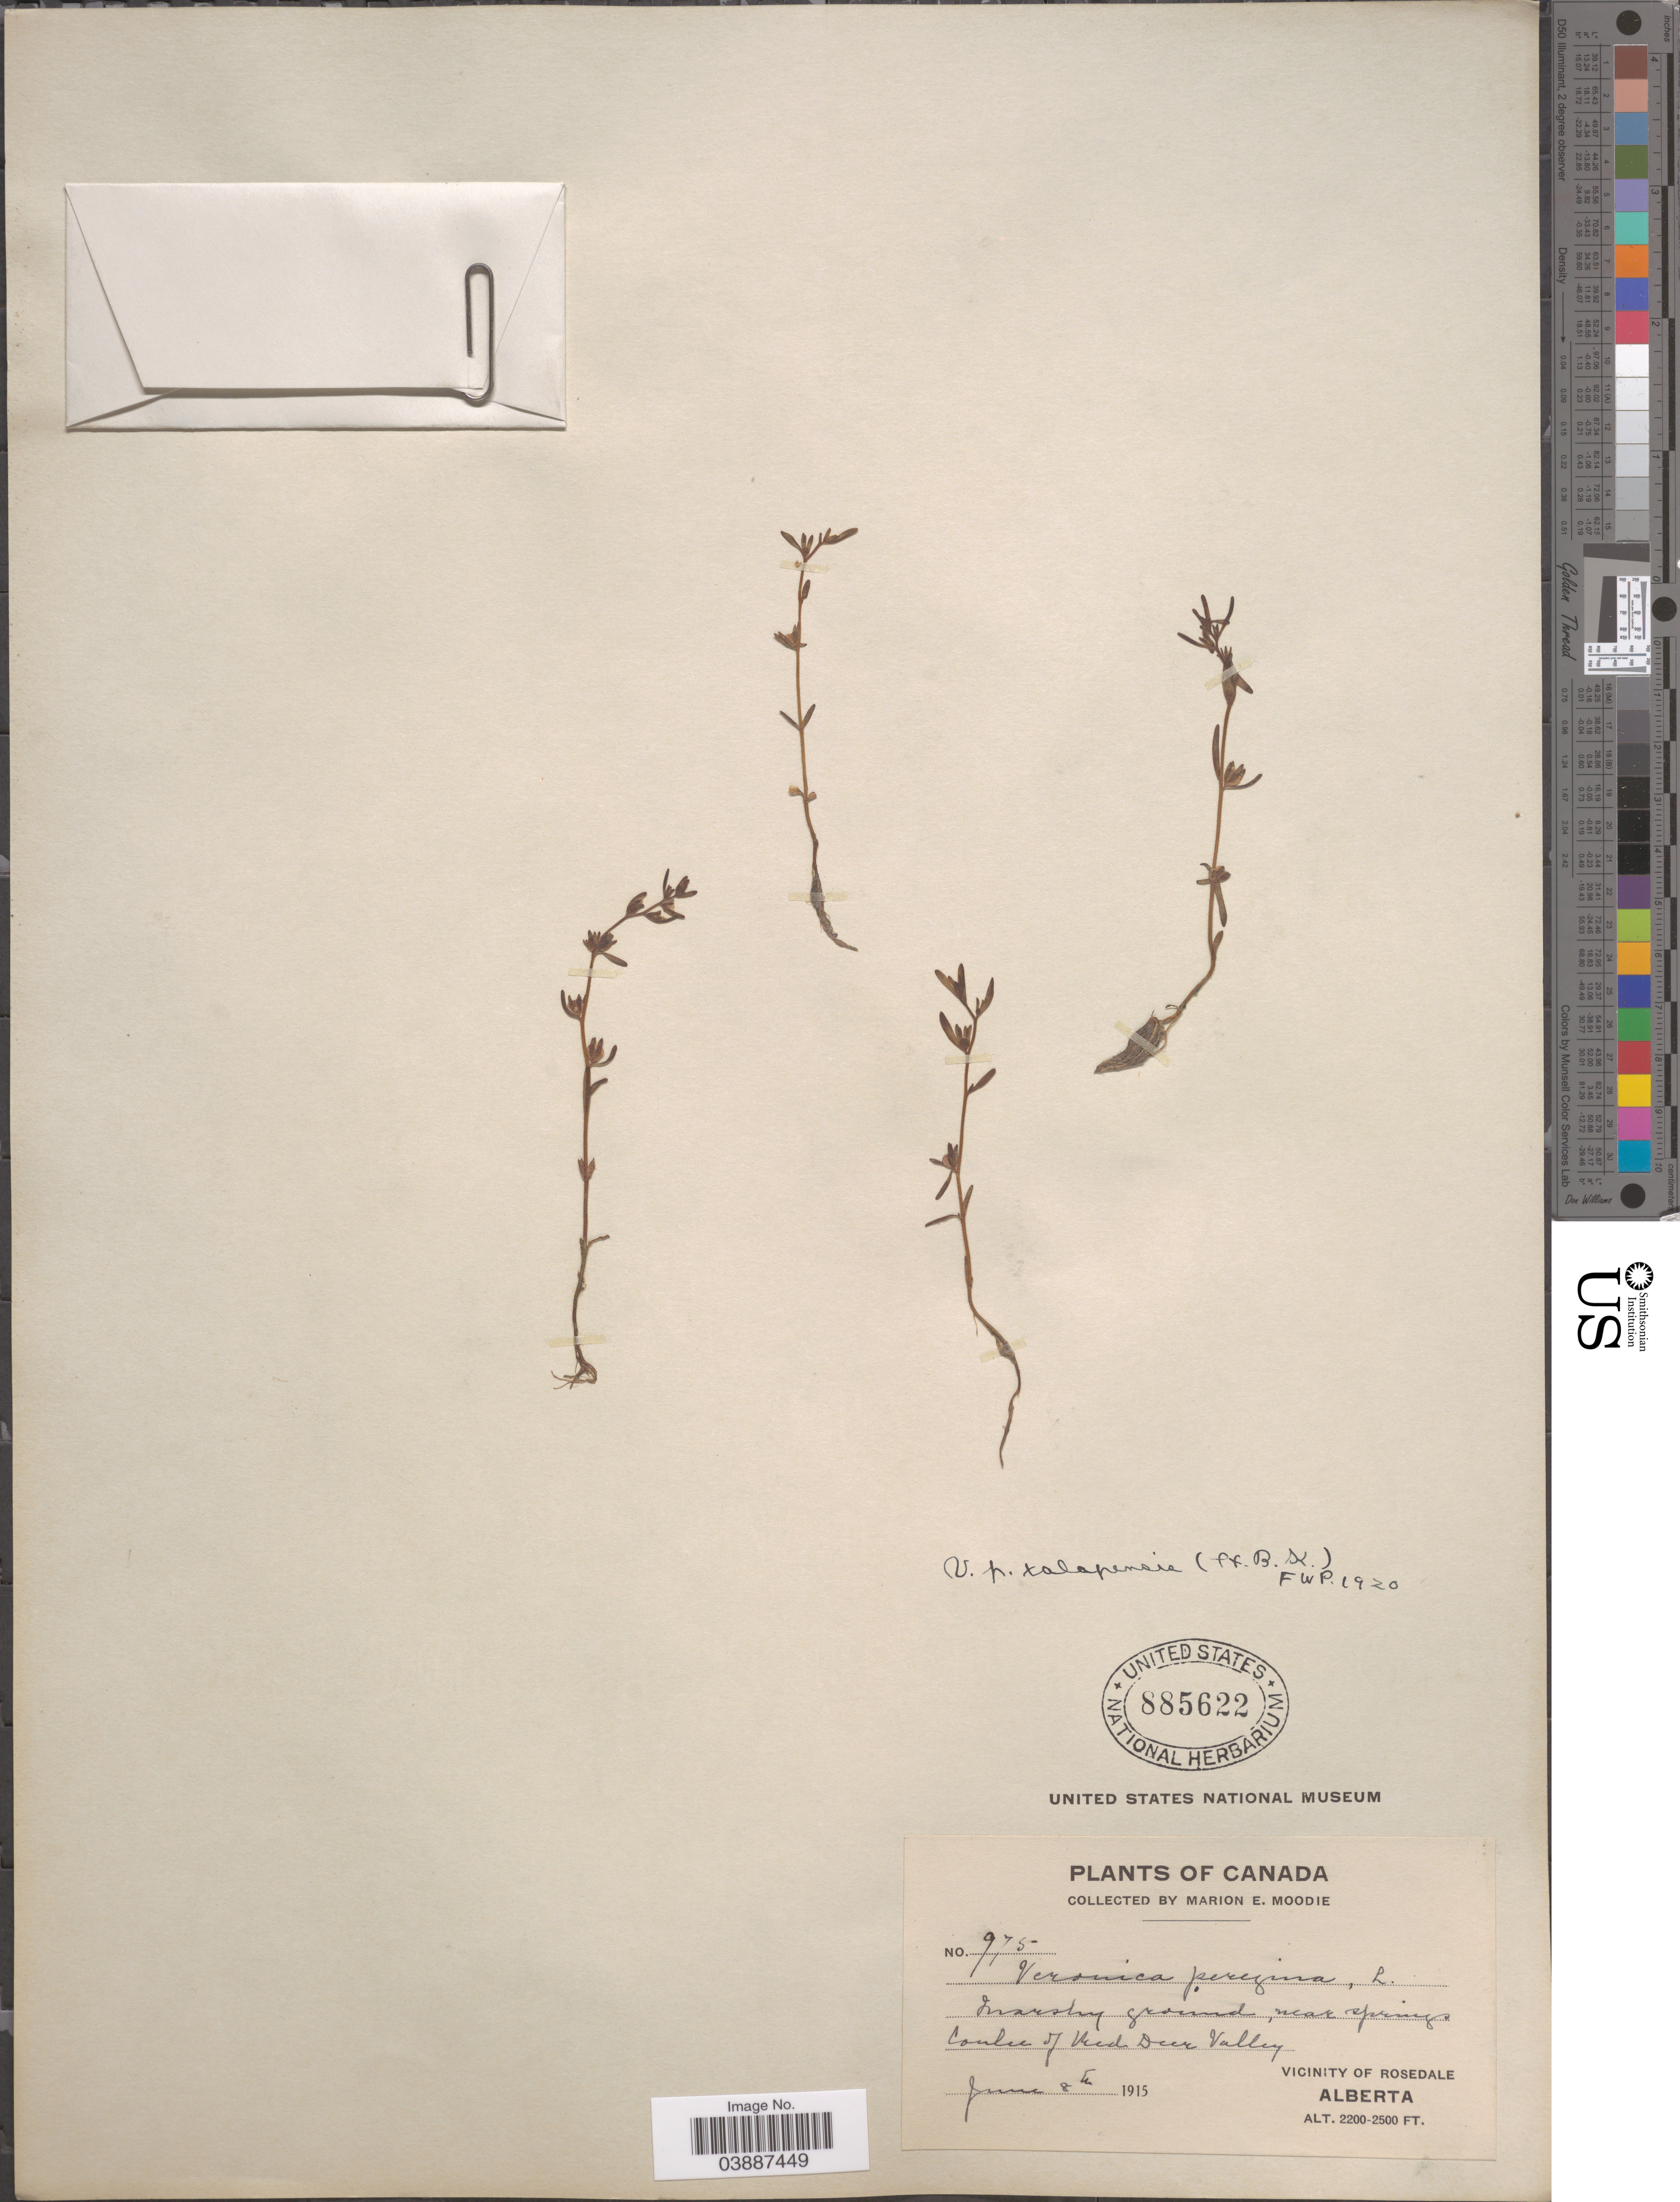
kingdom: Plantae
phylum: Tracheophyta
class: Magnoliopsida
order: Lamiales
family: Plantaginaceae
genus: Veronica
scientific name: Veronica peregrina var. xalapensis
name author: Kunth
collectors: M. E. Moodie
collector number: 975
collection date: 1915-06-08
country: Canada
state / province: Alberta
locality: Near springs. Coulee of Red Deer Valley. Vicinity of Rosedale.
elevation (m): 671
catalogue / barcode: US 885622